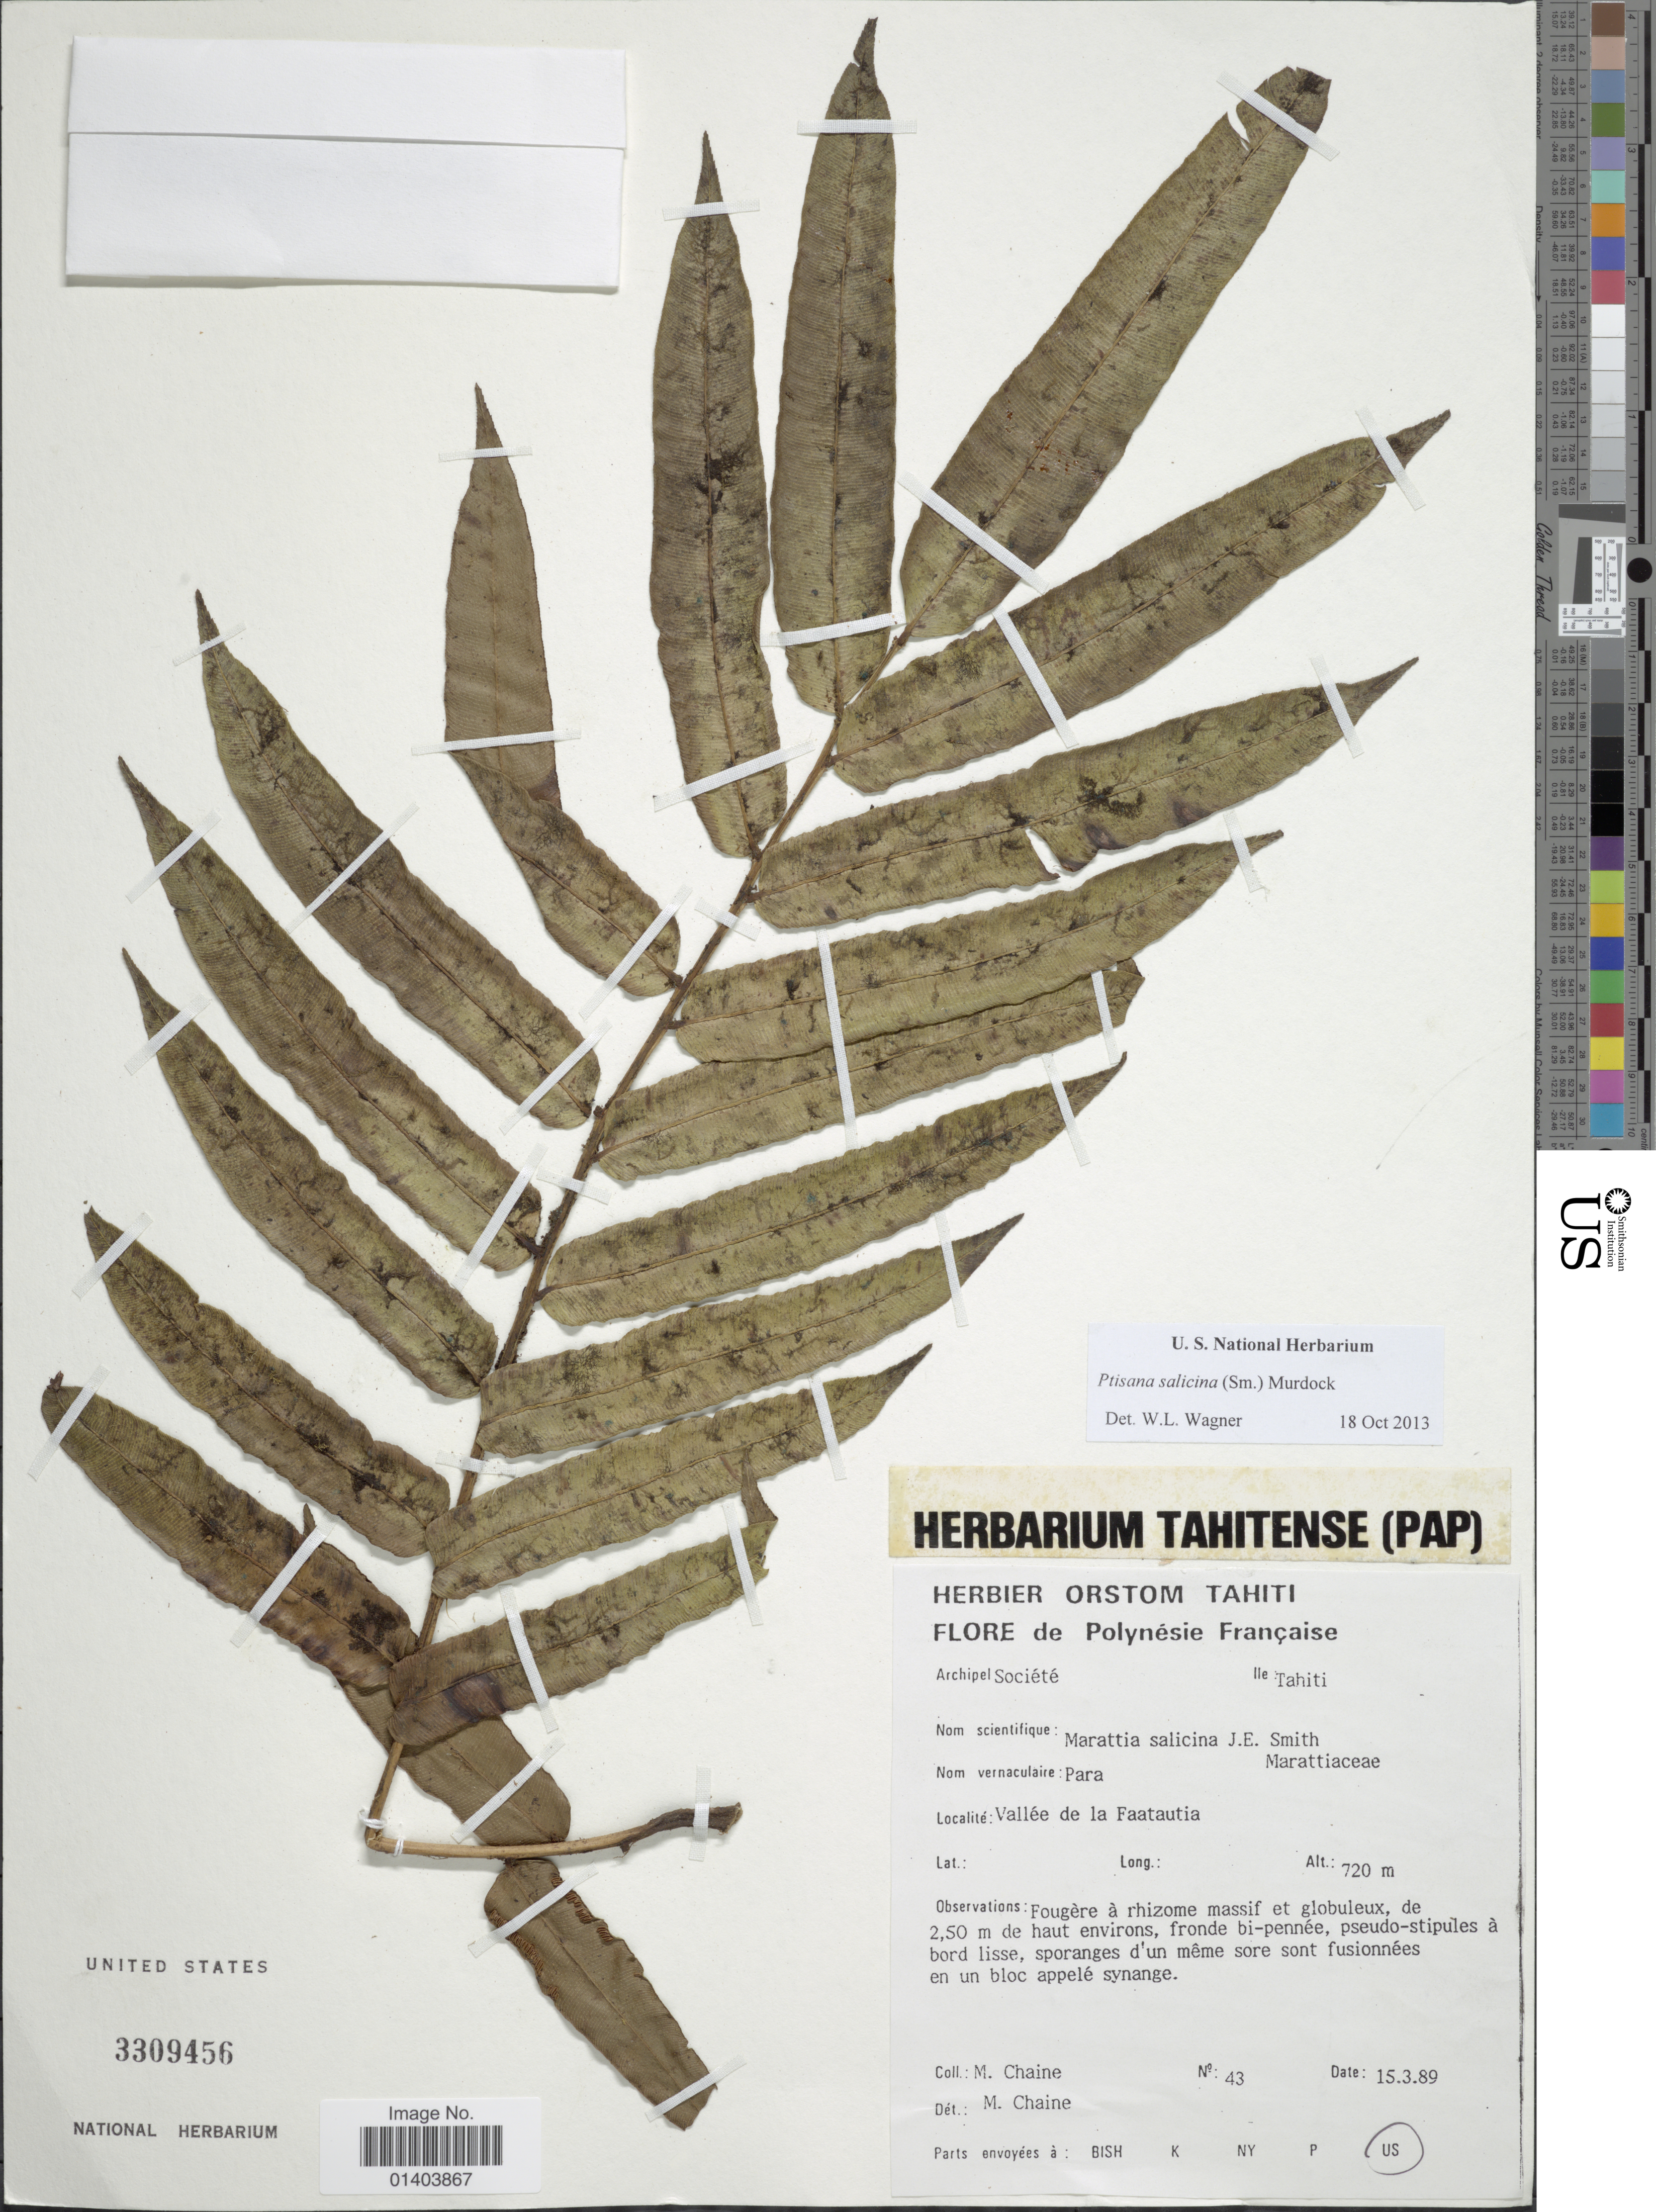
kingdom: Plantae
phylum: Tracheophyta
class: Polypodiopsida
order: Marattiales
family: Marattiaceae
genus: Ptisana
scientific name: Ptisana salicina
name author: (Sm.) Murdock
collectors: M. Chaine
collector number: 43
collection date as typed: Transcribed d/m/y: 15/3/89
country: French Polynesia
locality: Archipel Sociere, Vallée de la Faatautia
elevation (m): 720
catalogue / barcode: US 3309456